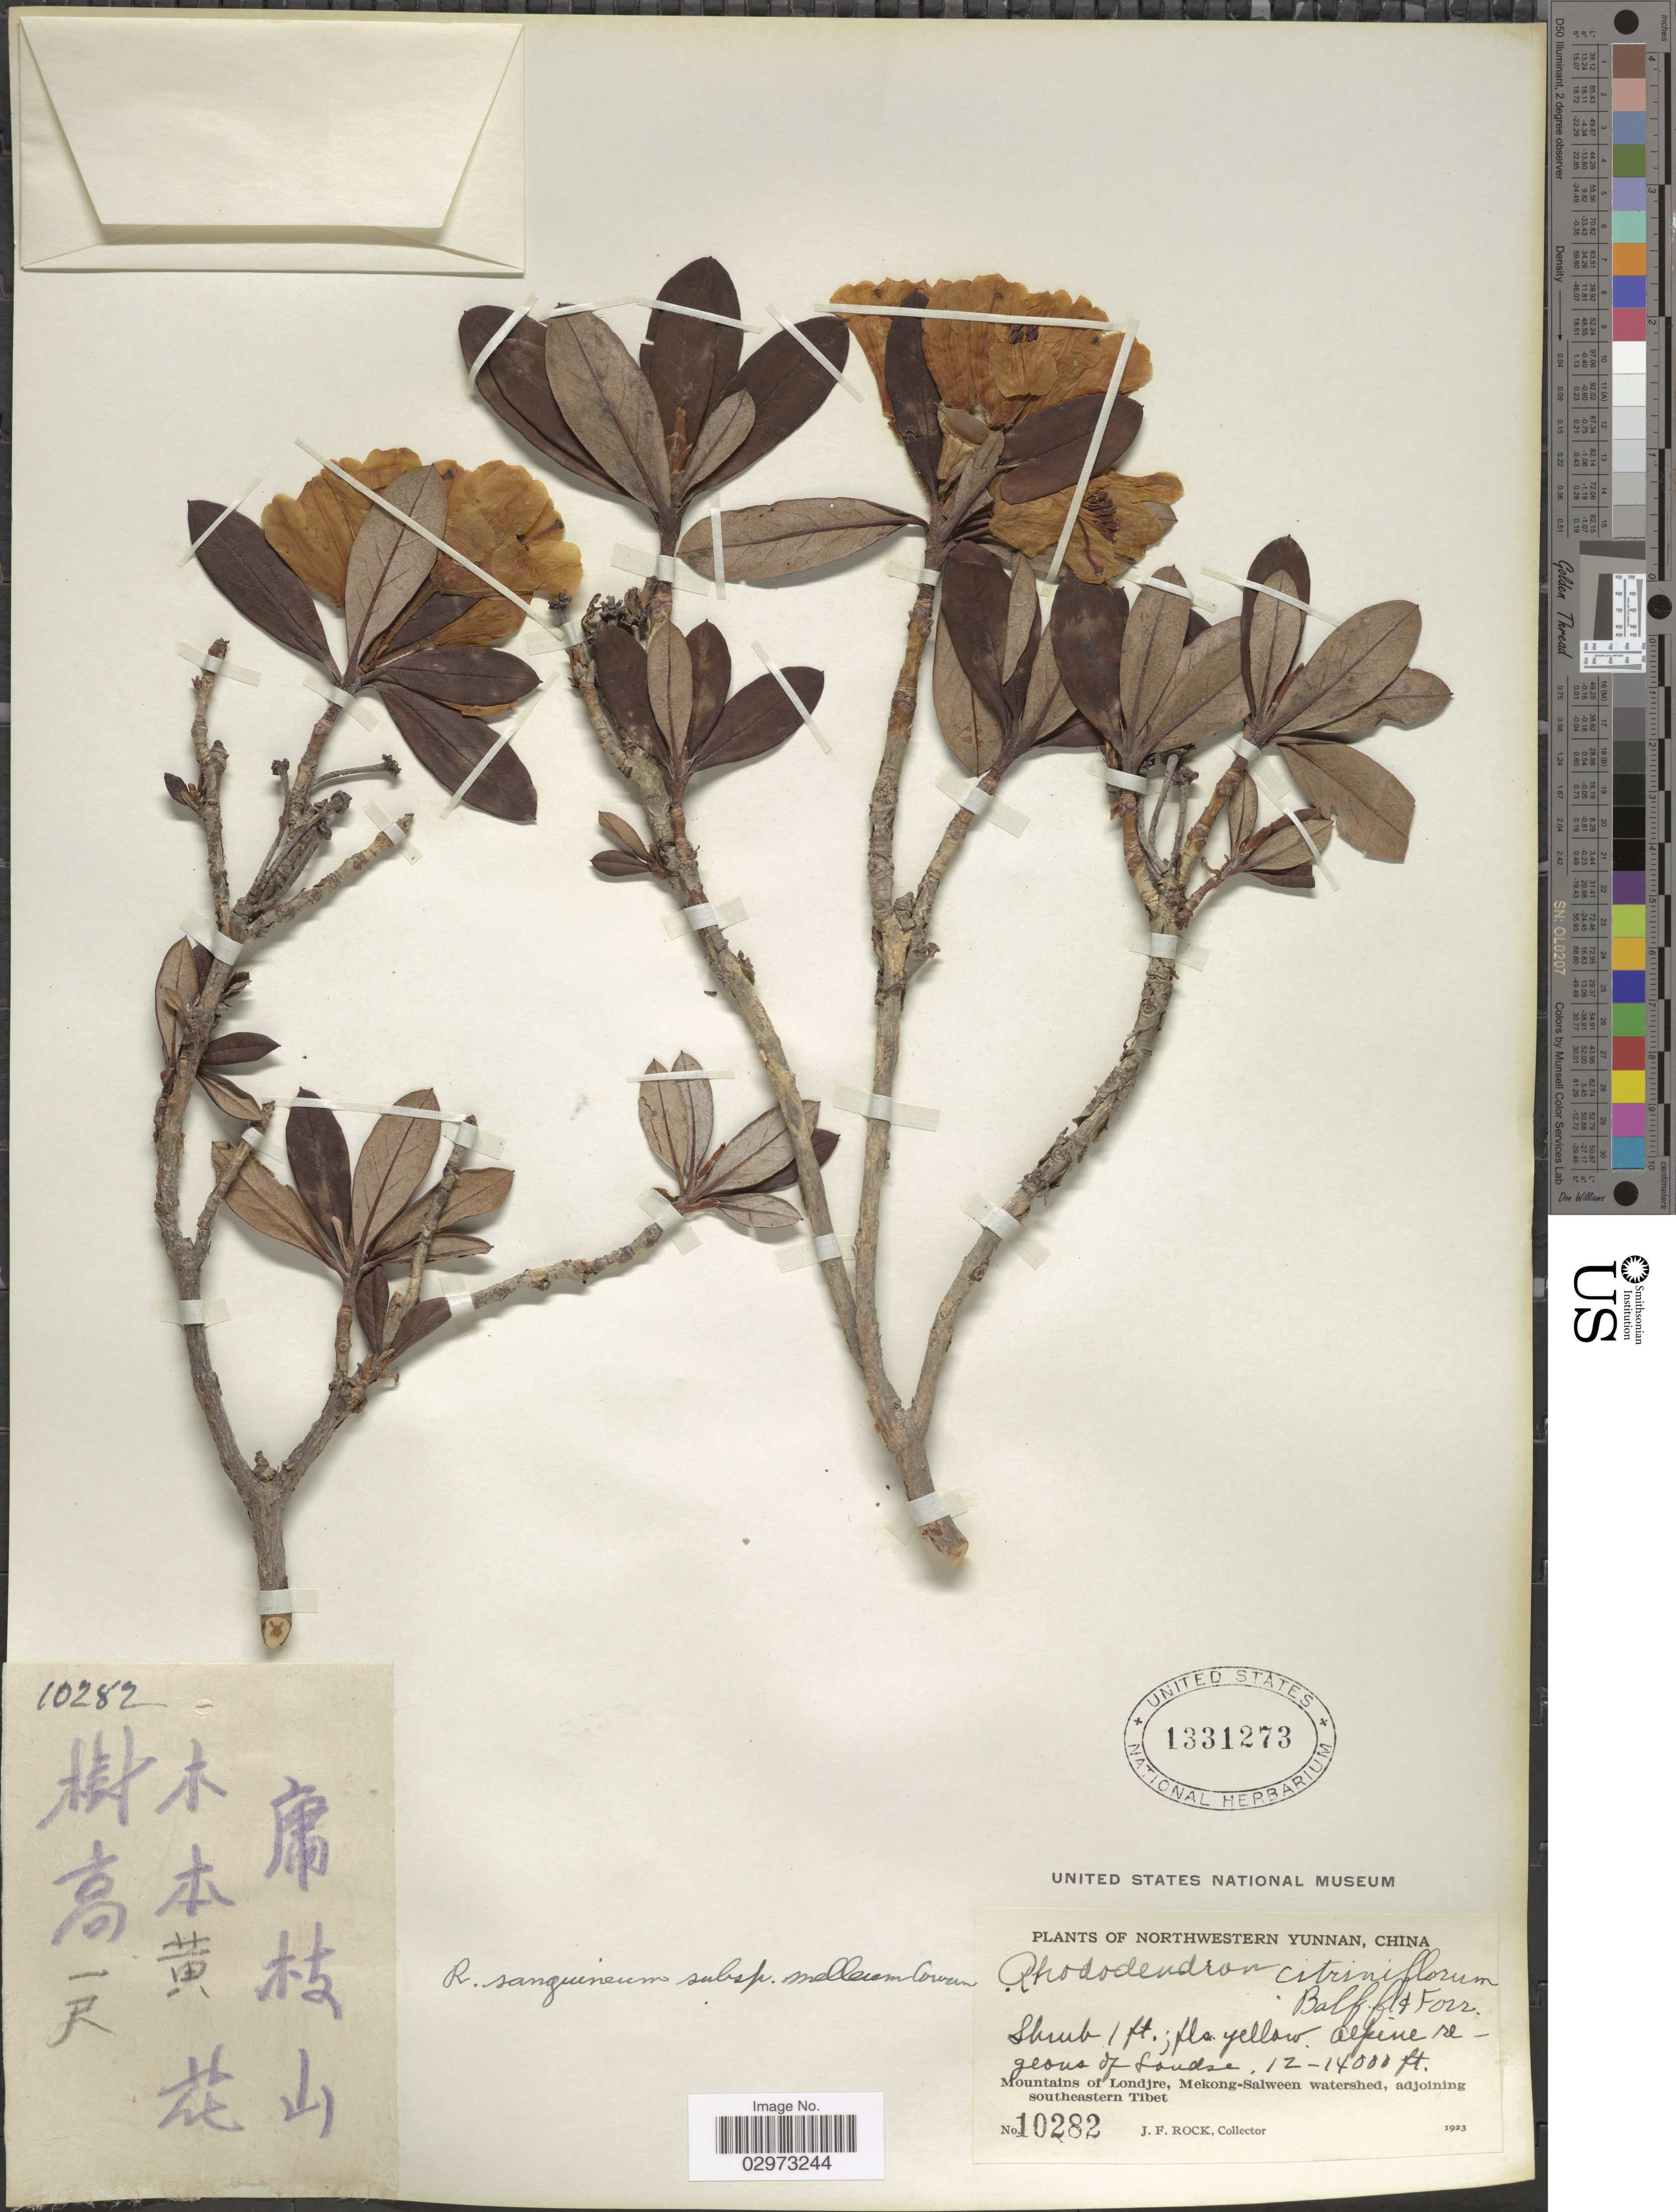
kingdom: Plantae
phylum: Tracheophyta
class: Magnoliopsida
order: Ericales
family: Ericaceae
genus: Rhododendron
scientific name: Rhododendron sanguineum subsp. melleum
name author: Cowan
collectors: J. Rock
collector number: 10282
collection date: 1923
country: China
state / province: Yunnan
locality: Northwestern Yunnan. Alpine regeons of Londre. Mountains of Londjre, Mekong-Salween watershed, adjoining southeastern Tibet.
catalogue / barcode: US 1331273